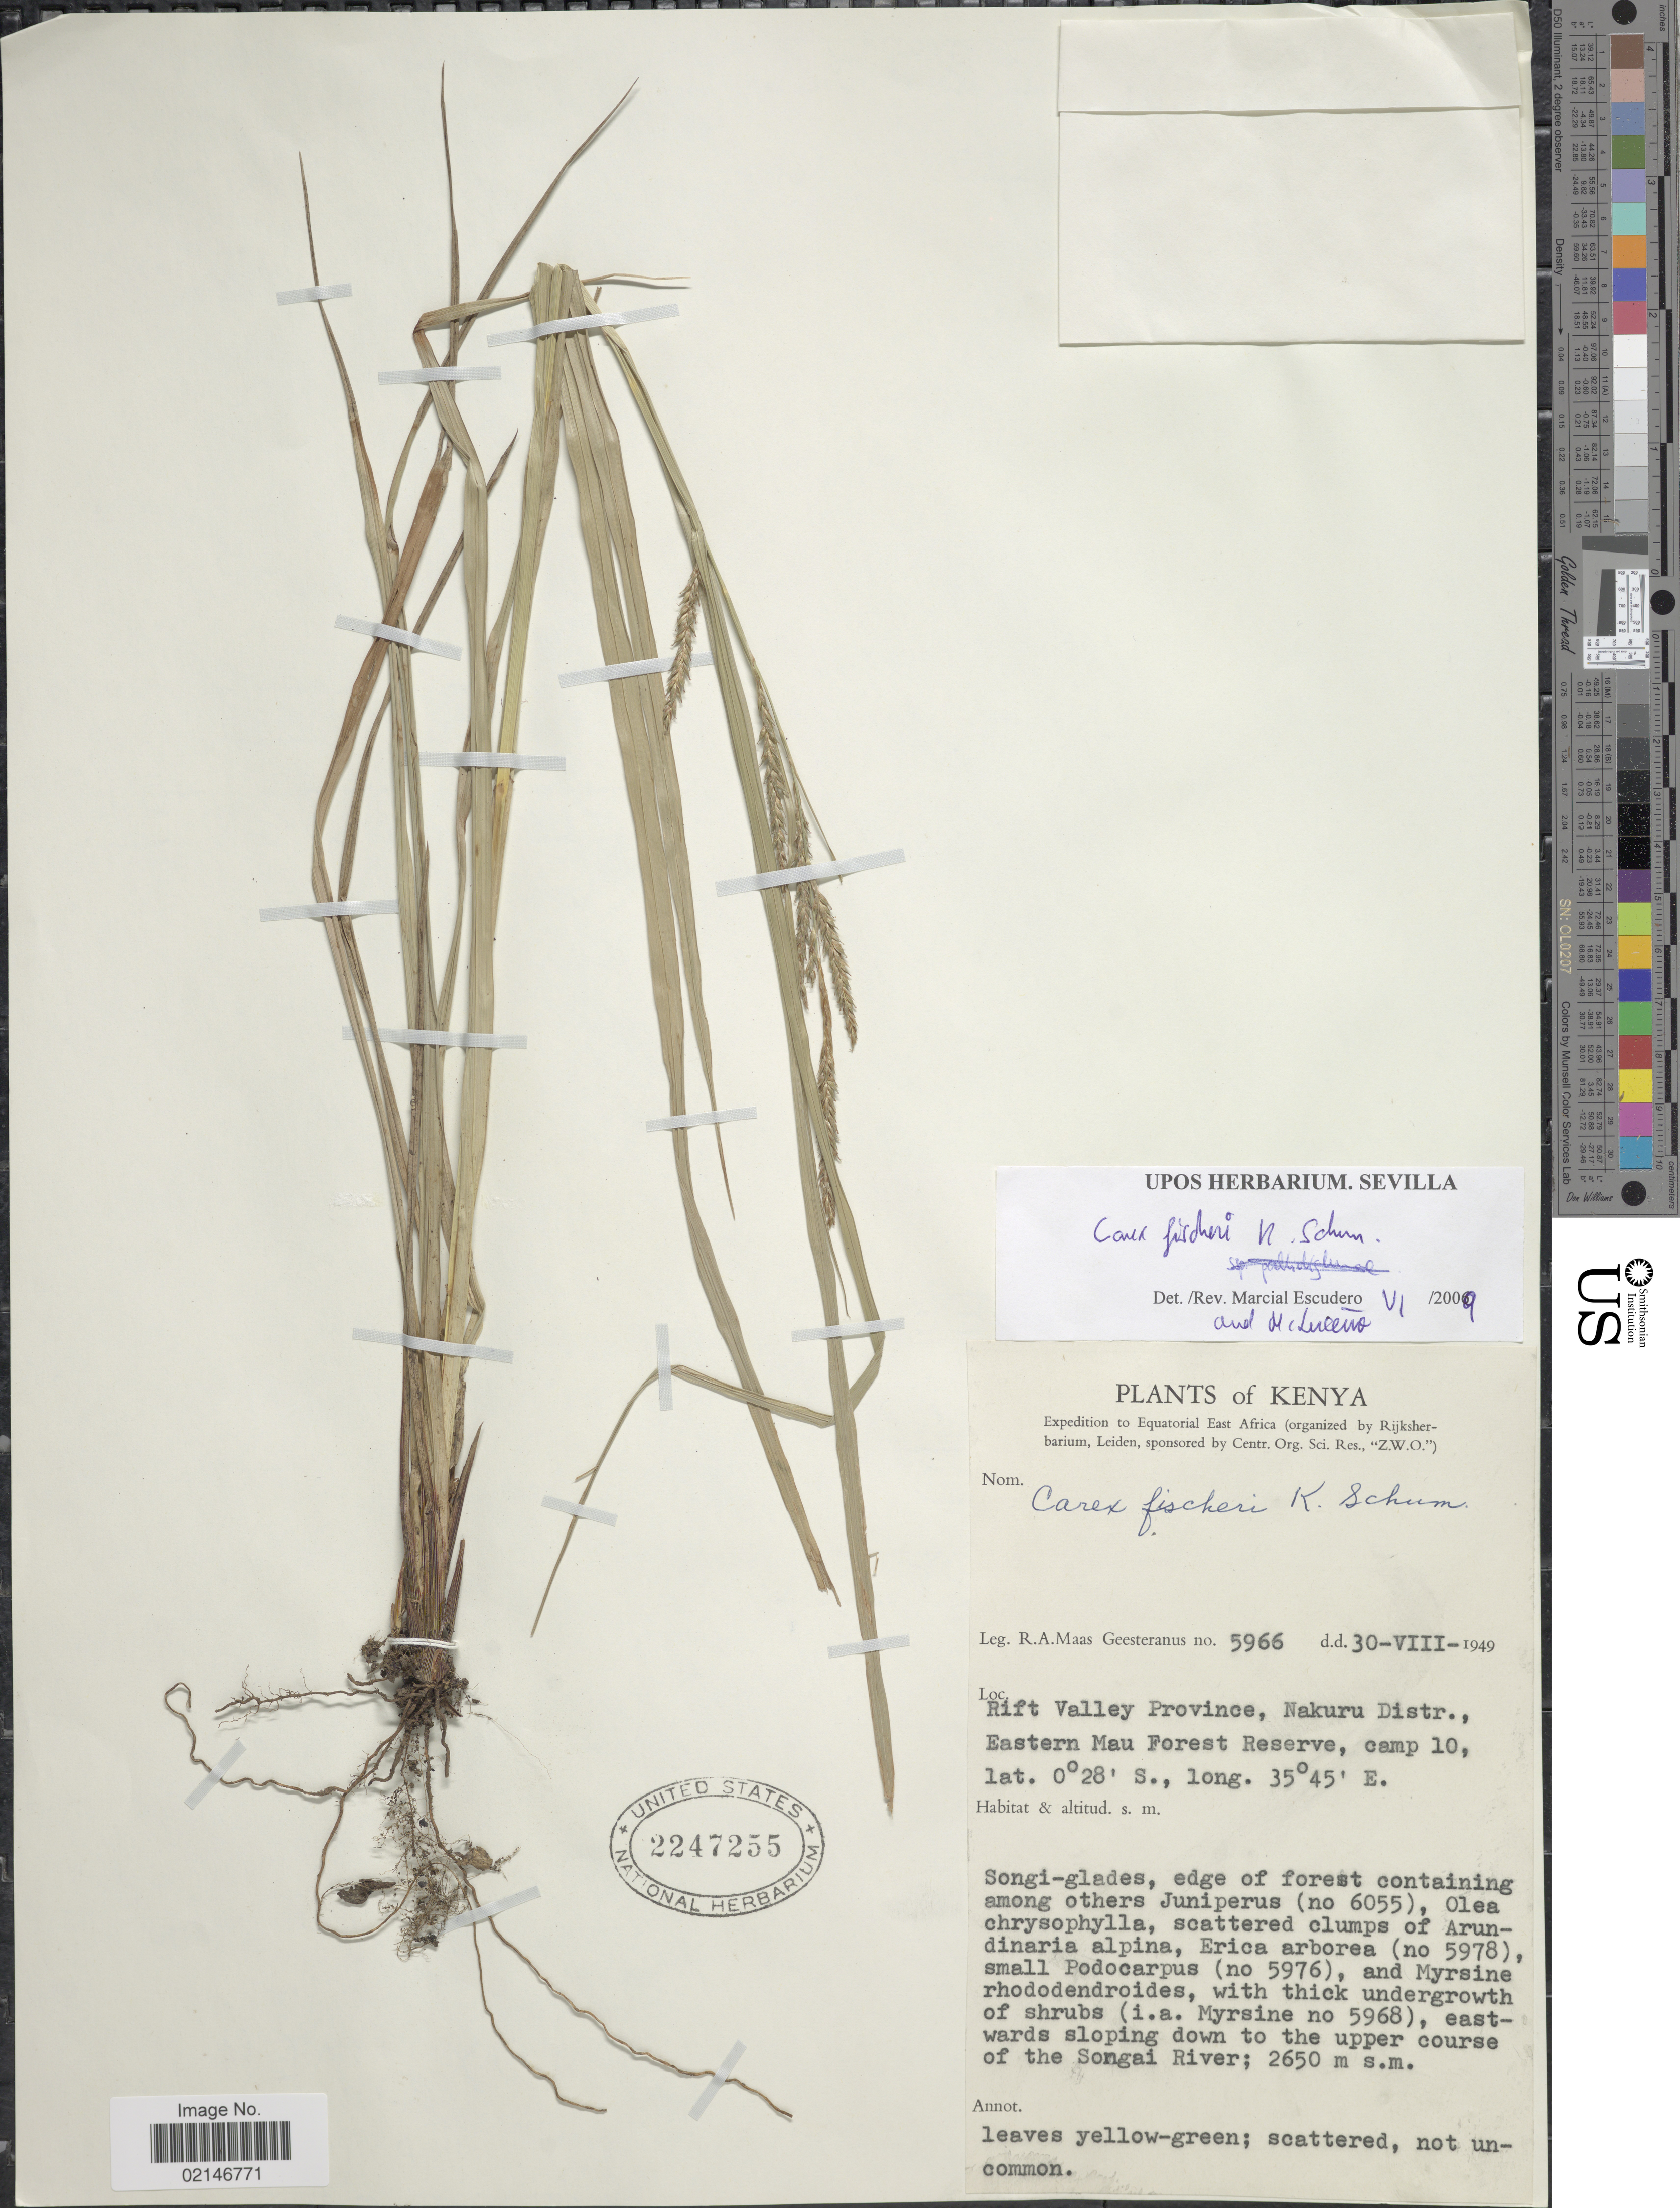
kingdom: Plantae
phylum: Tracheophyta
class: Liliopsida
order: Poales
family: Cyperaceae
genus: Carex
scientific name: Carex fischeri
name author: K. Schum.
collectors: R. A. Maas Geesteranus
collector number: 5966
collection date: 1949-08-30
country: Kenya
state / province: Nakuru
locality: Nakuru Distr., Eastern Mau Forest Reserve, Camp 10, eastwards sloping down to the upper course of the Songai River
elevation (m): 2650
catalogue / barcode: US 2247255